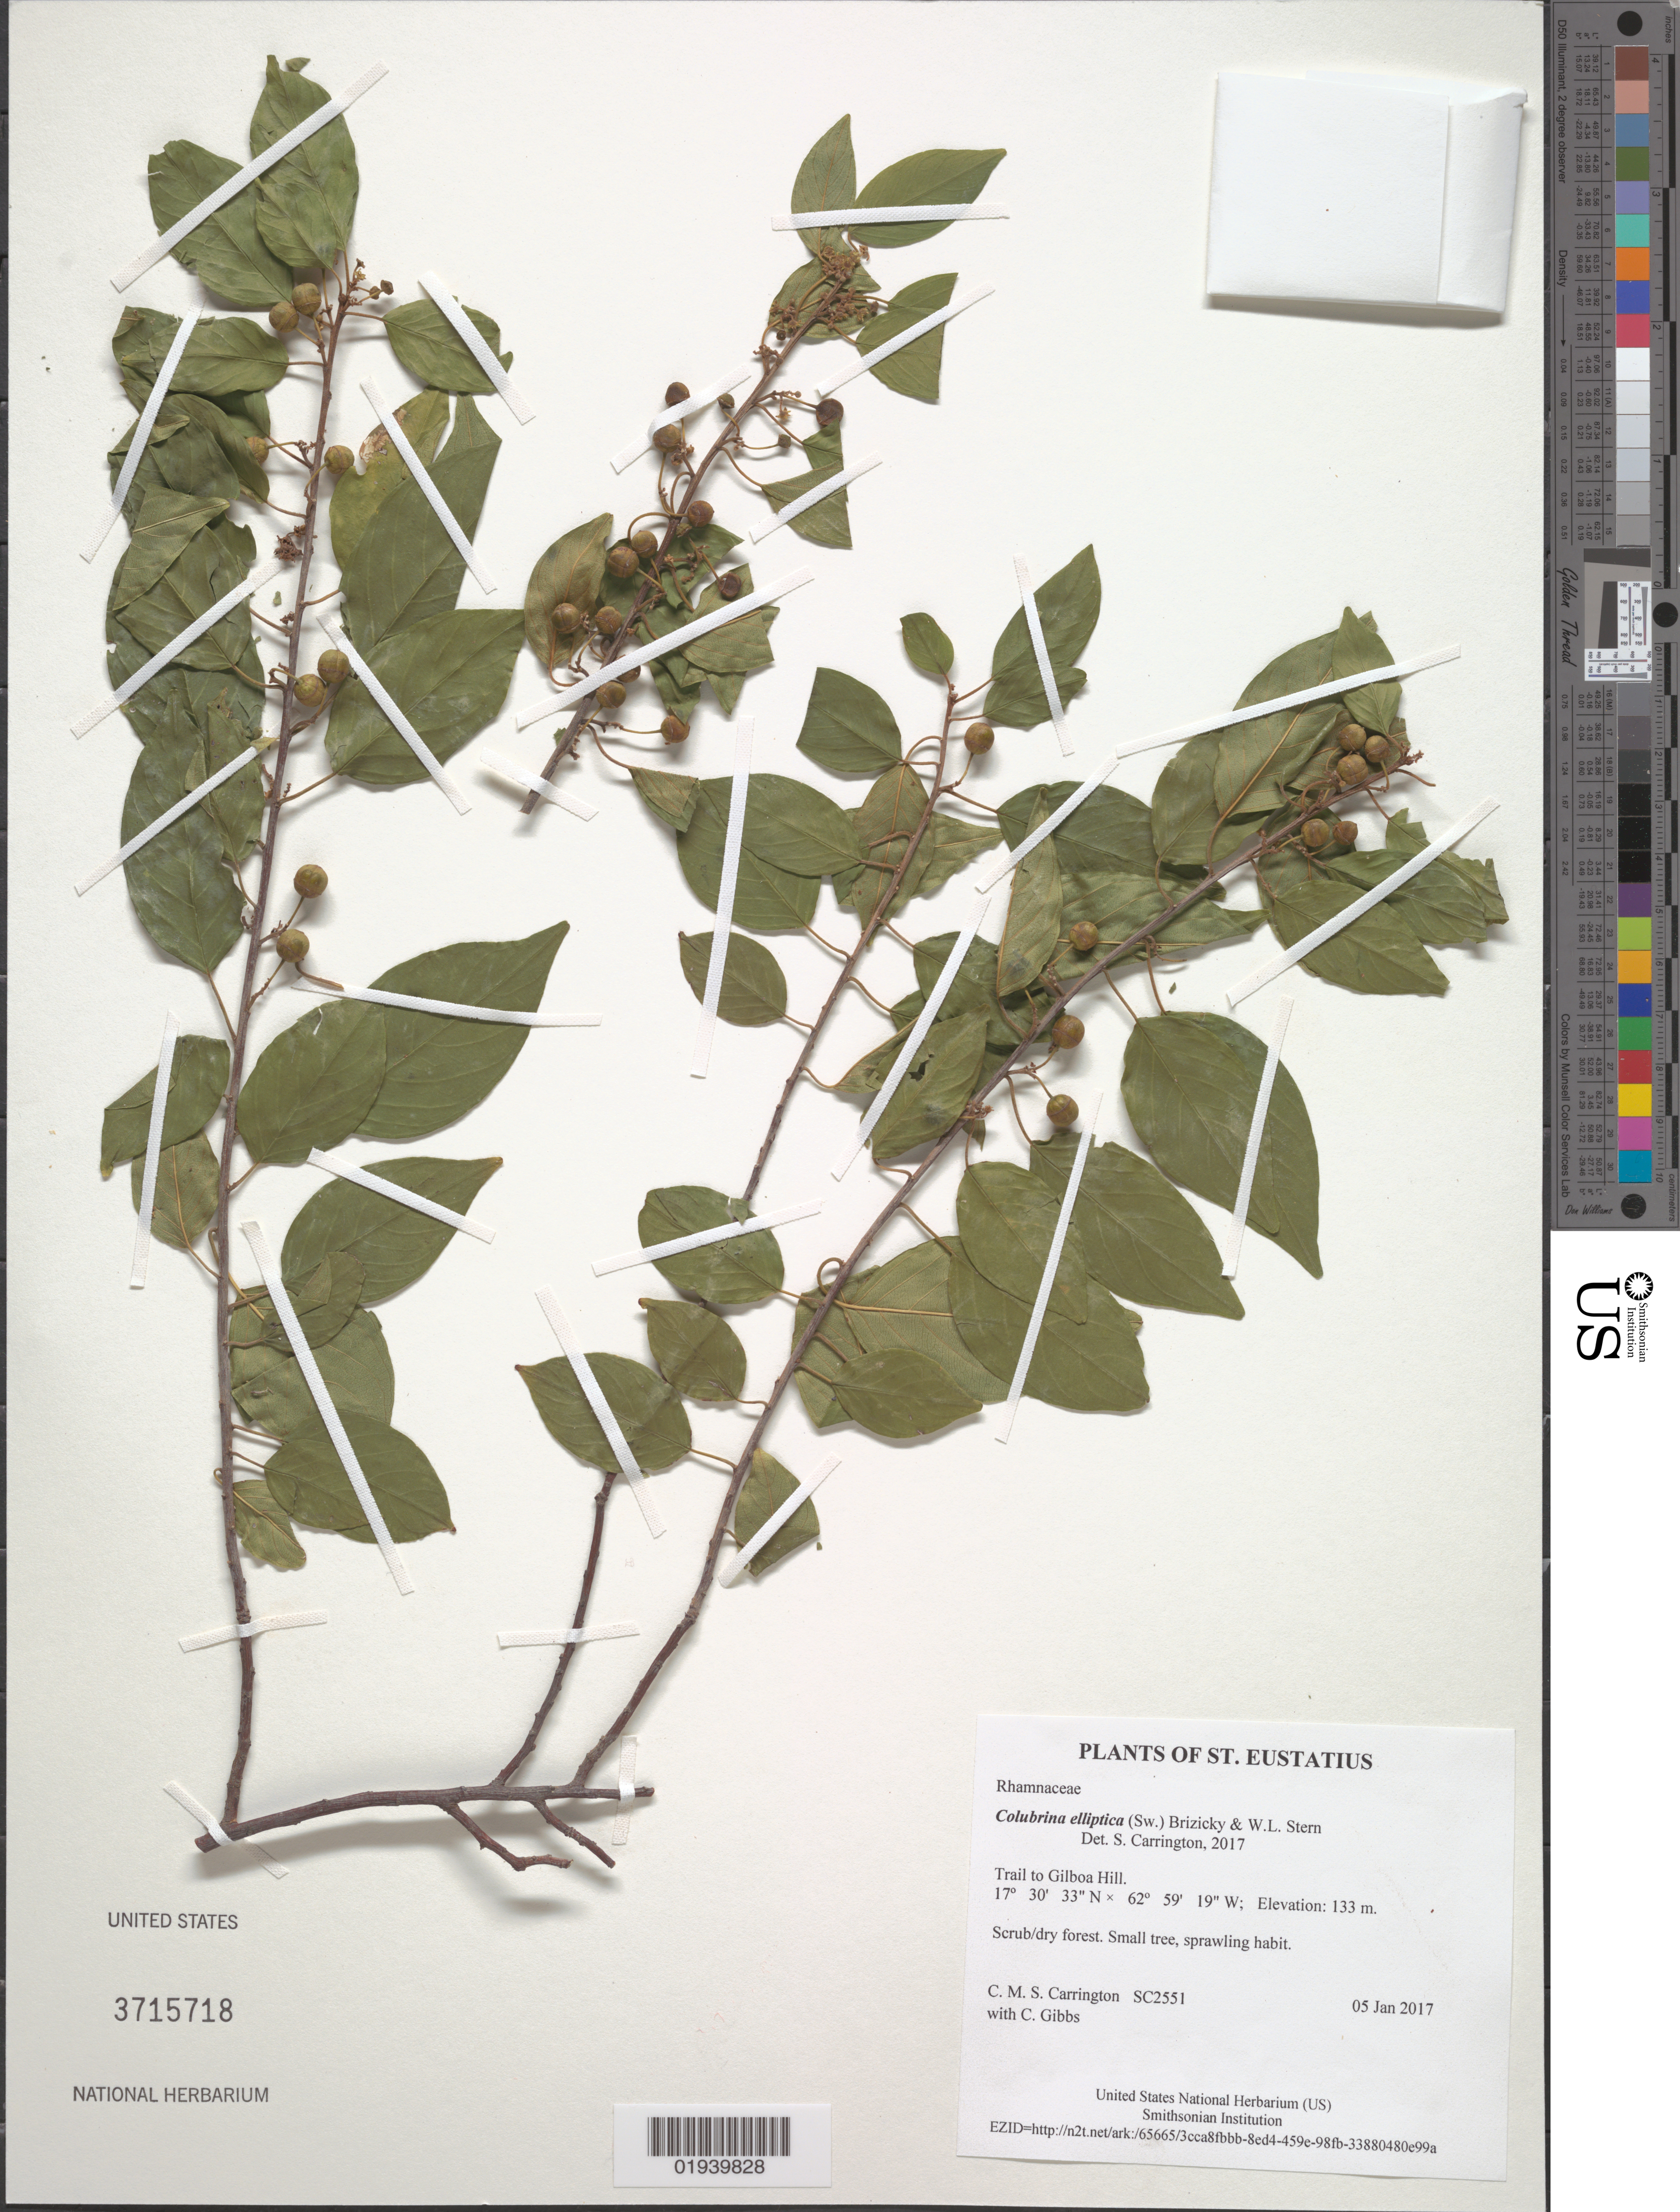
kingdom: Plantae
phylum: Tracheophyta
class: Magnoliopsida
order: Rosales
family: Rhamnaceae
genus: Colubrina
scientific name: Colubrina elliptica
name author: (Sw.) Brizicky & W.L. Stern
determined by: Carrington, C. M. S.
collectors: C. M. S. Carrington & C. Gibbs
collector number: SC2551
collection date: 2017-01-05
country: Netherlands Antilles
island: St. Eustatius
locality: Trail to Gilboa Hill.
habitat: Scrub/dry forest.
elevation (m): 133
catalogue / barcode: US 3715718